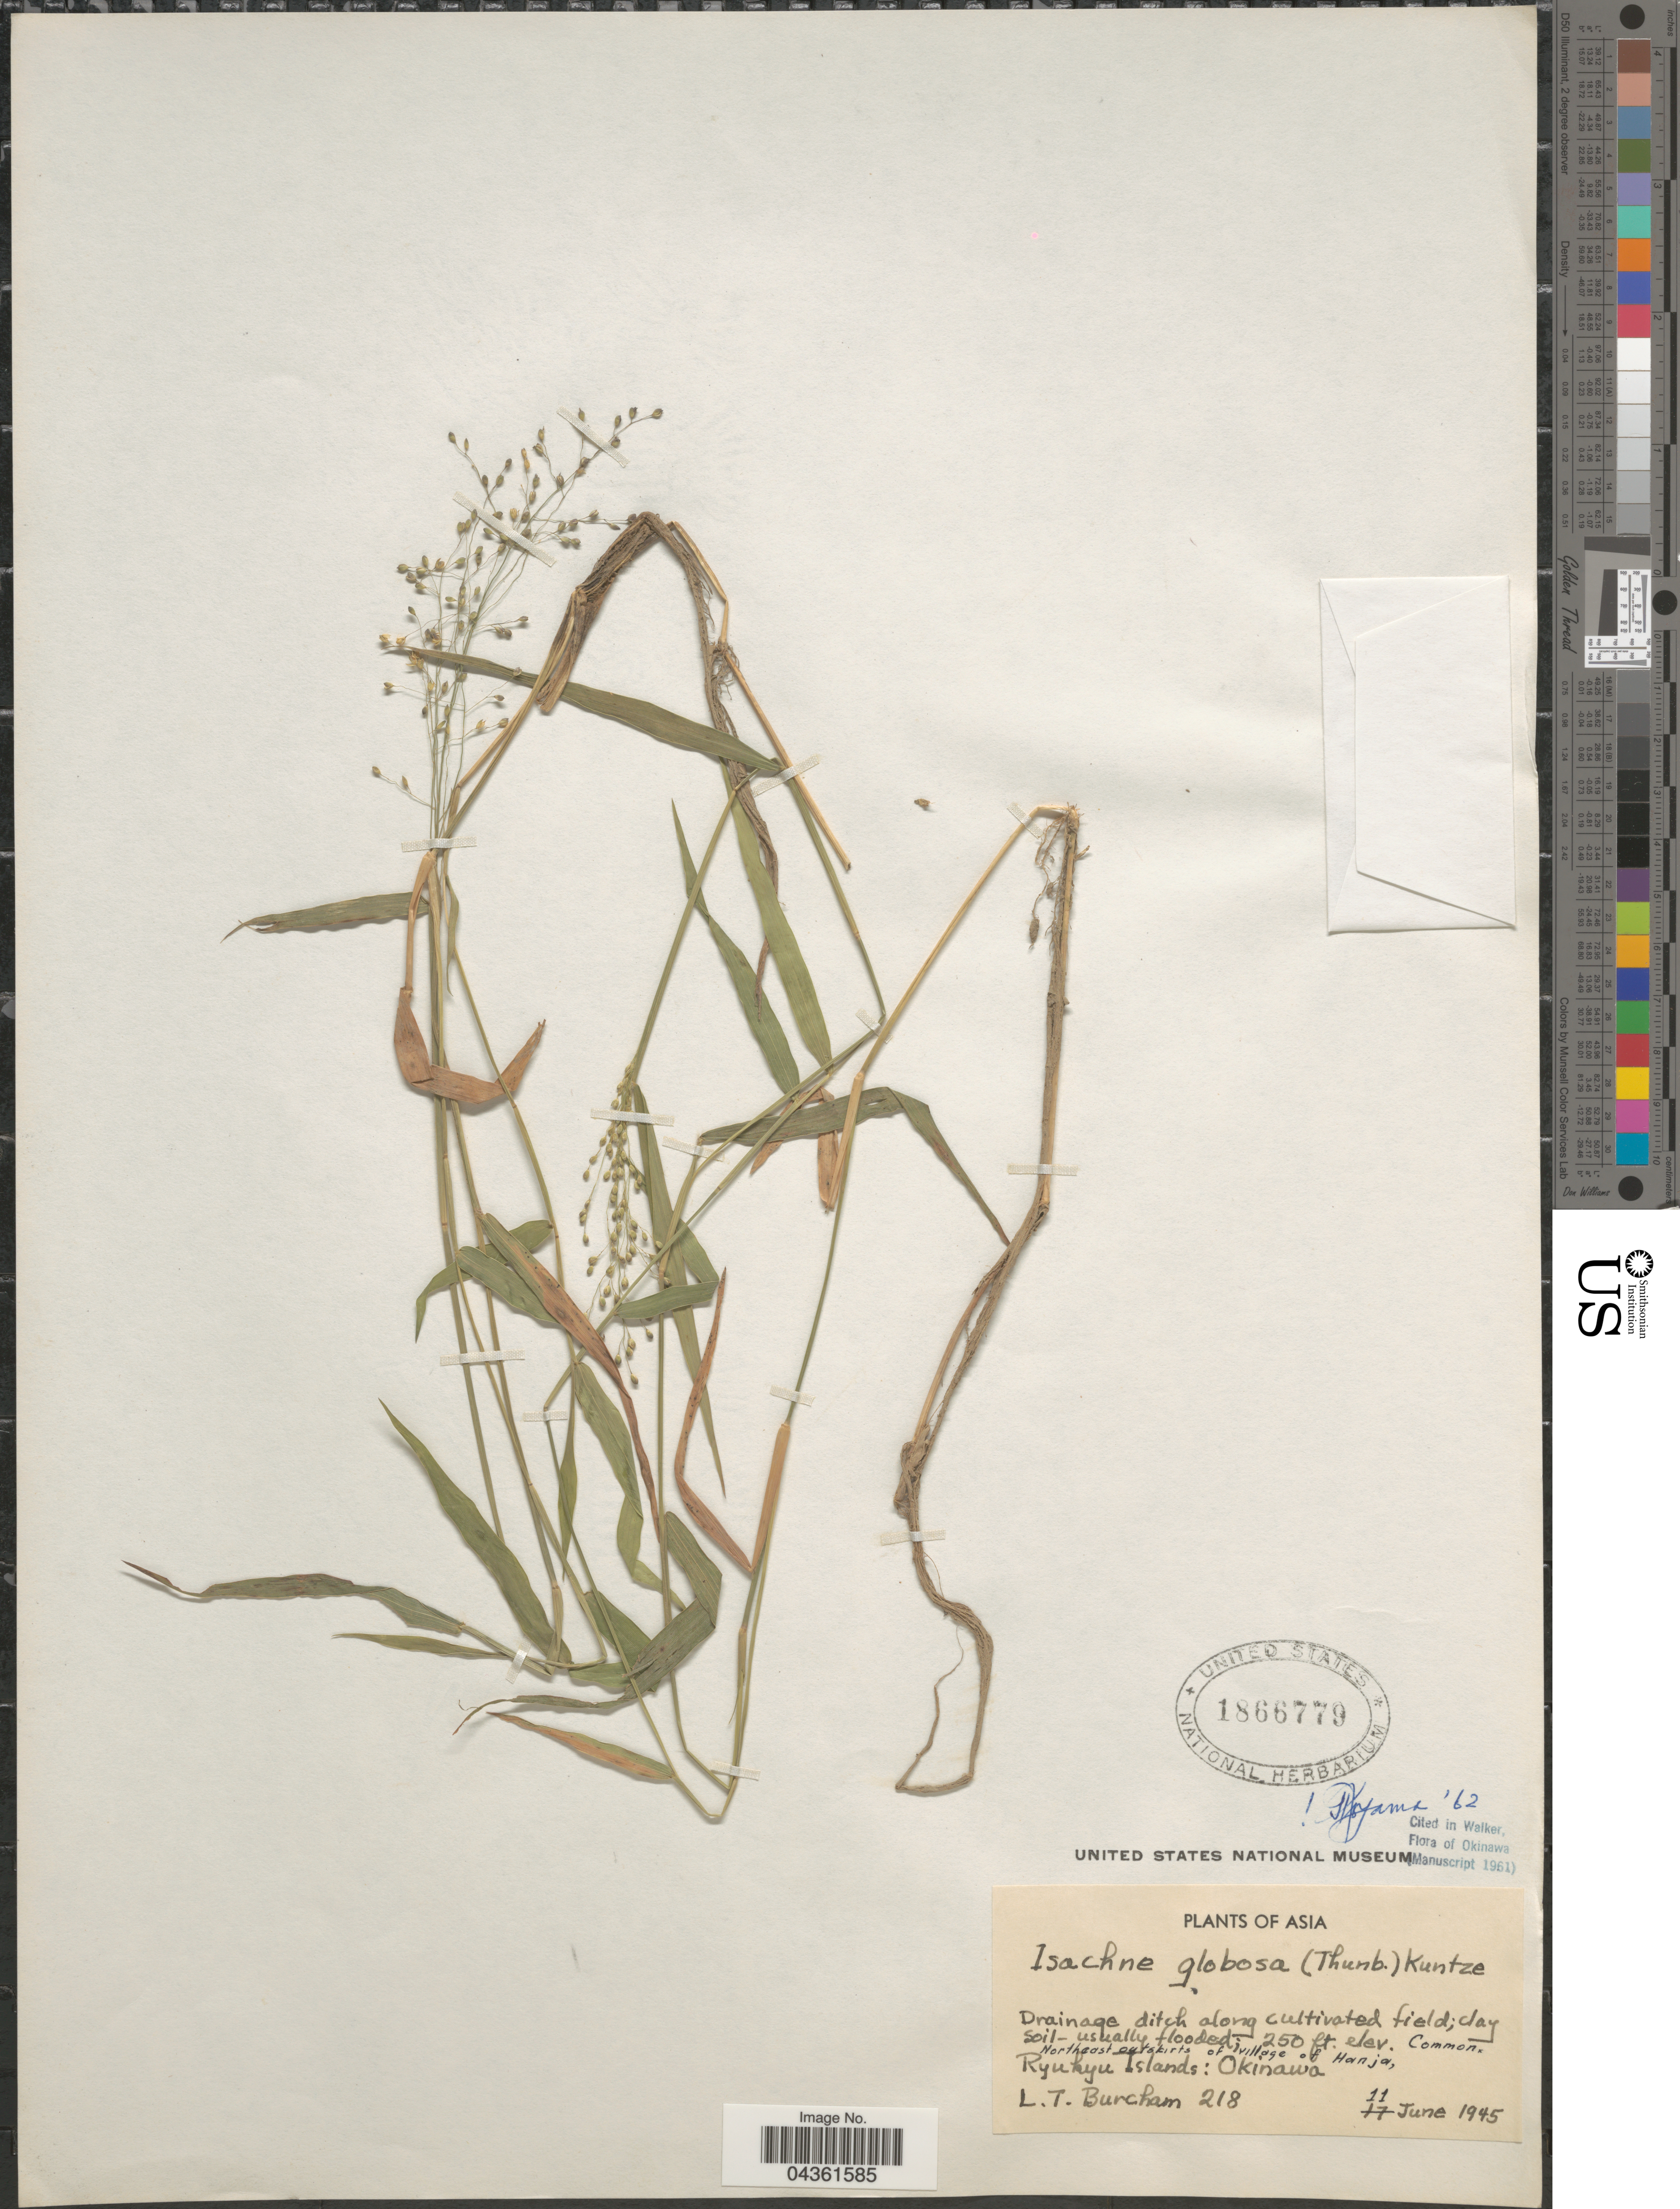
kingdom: Plantae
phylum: Tracheophyta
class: Liliopsida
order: Poales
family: Poaceae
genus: Isachne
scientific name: Isachne globosa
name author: (Thunb.) Kuntze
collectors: L. Burchan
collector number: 218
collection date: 1945-06-11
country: Japan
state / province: Okinawa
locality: Drainage ditch along cultivated field. Northeast outskirts of village of Hanja, Ryukyu Island: Okinawa.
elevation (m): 76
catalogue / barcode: US 1866779